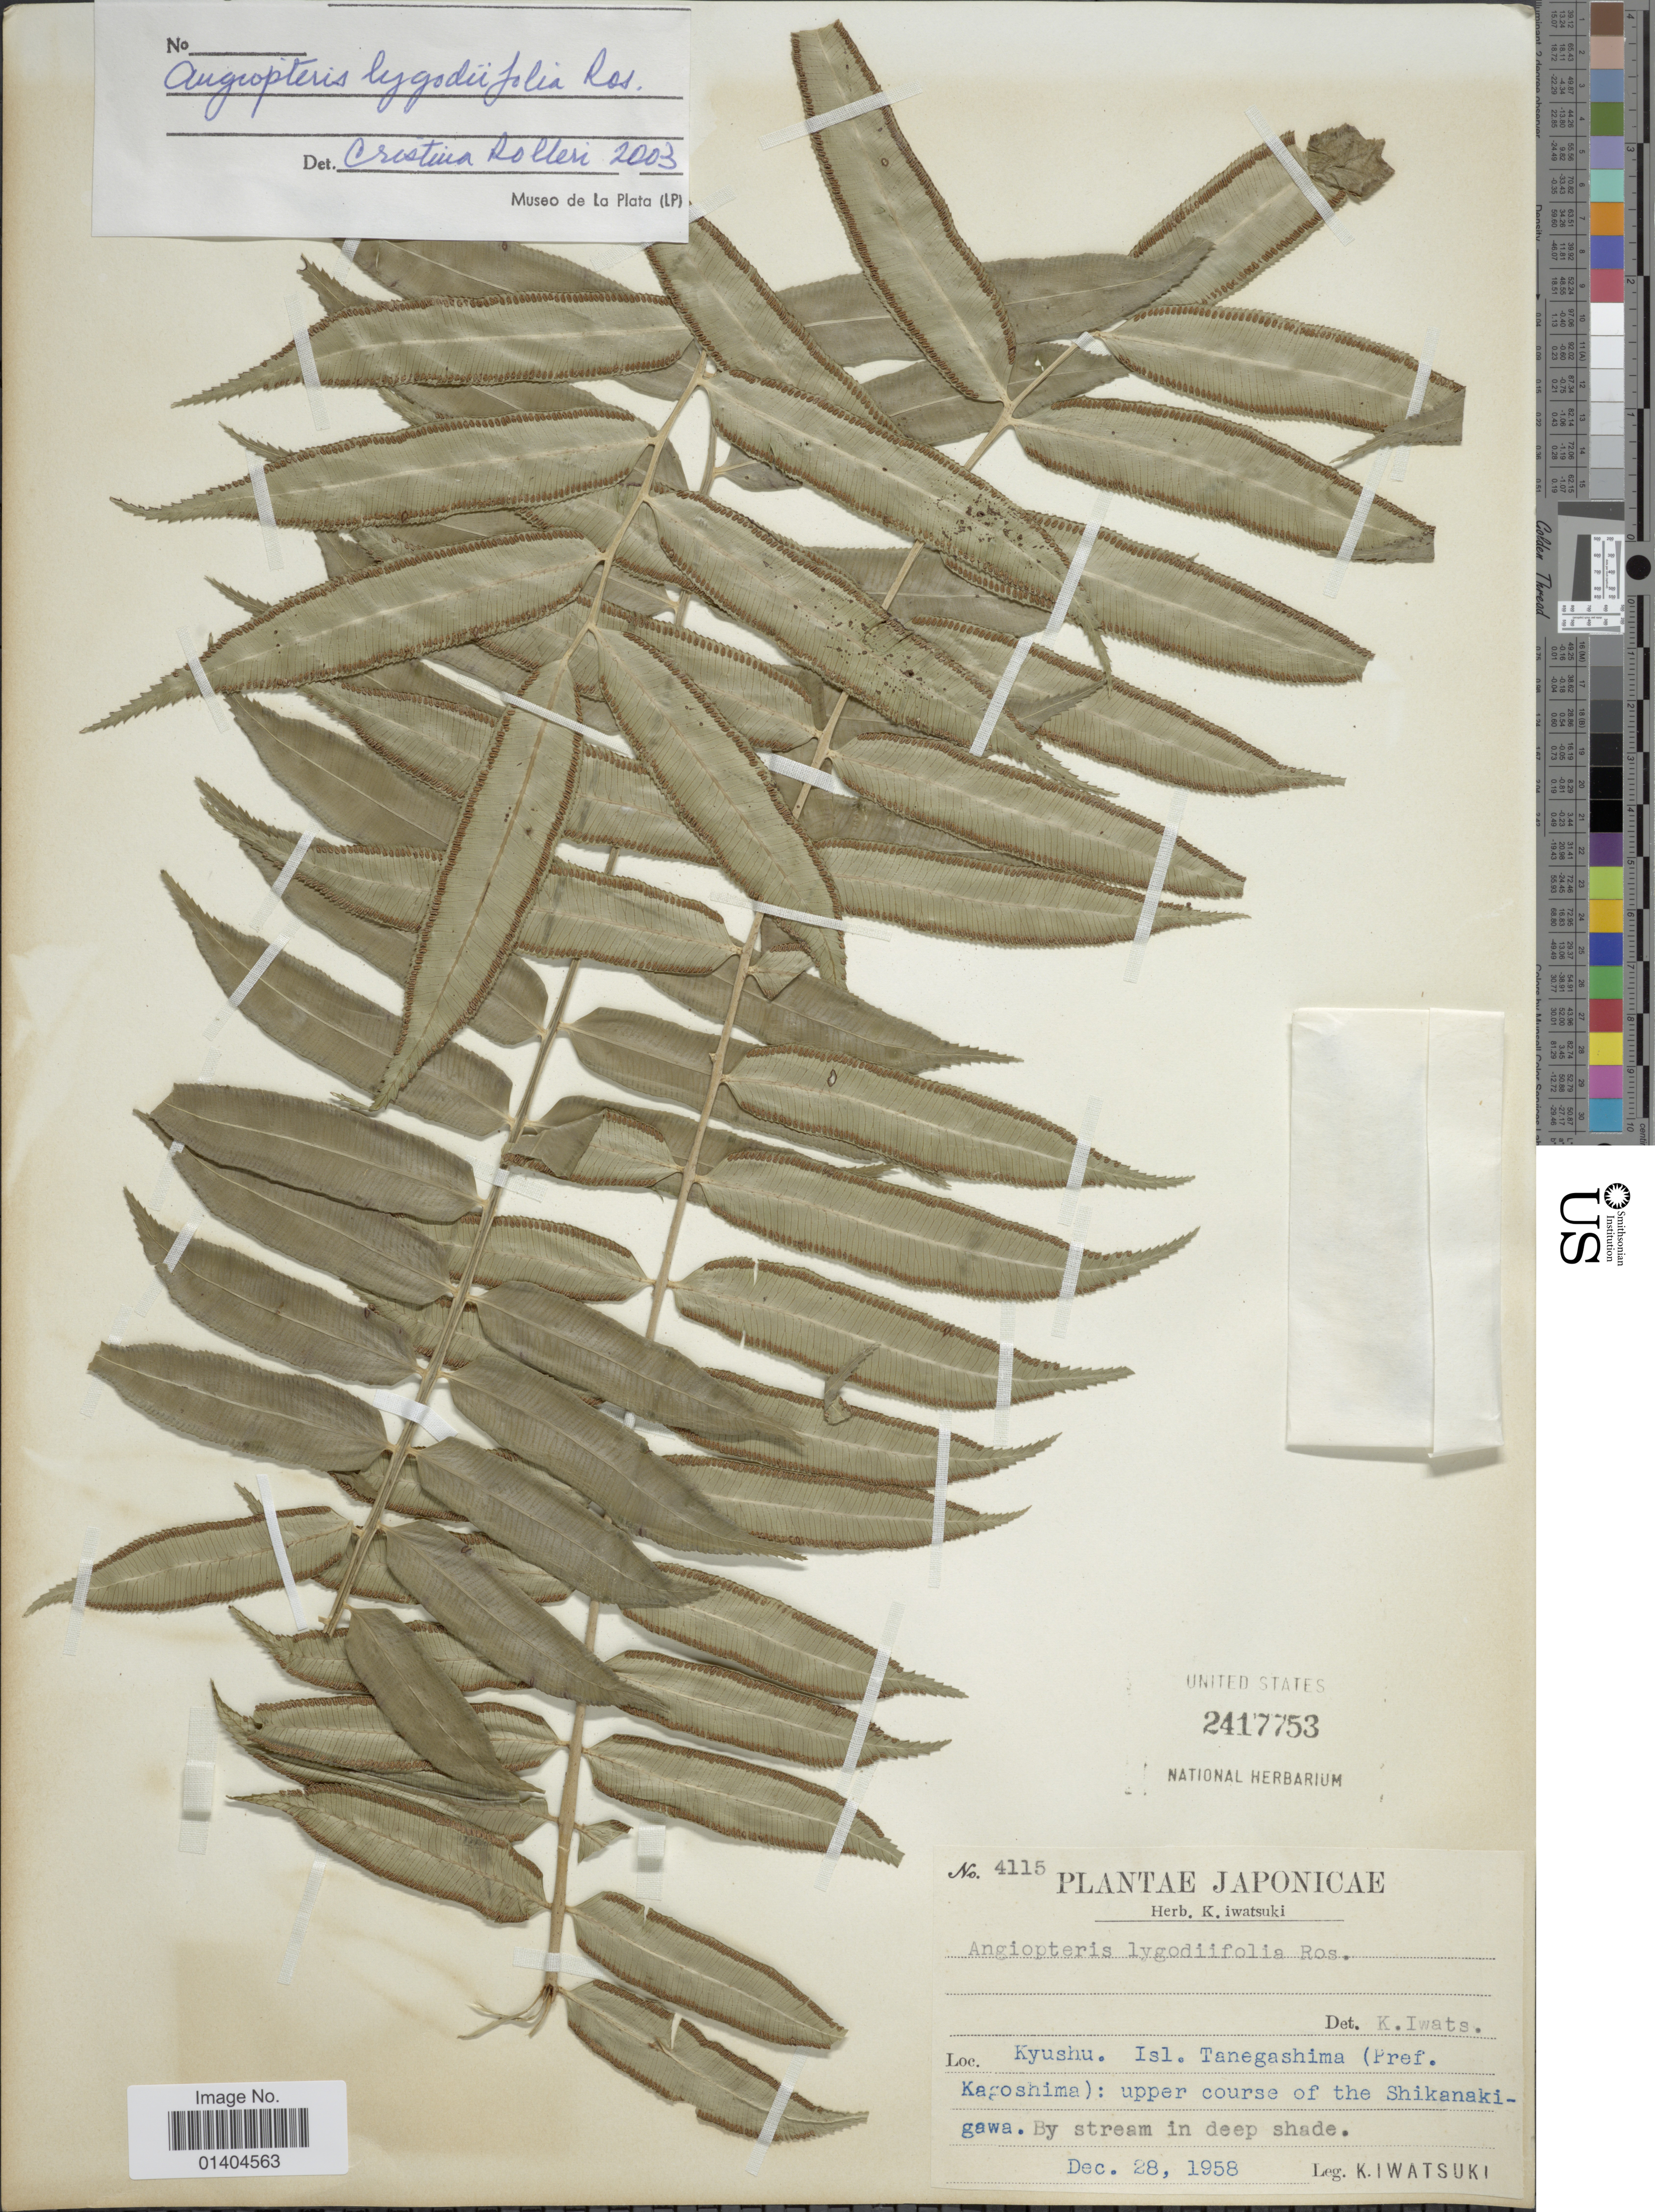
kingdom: Plantae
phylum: Tracheophyta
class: Polypodiopsida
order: Marattiales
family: Marattiaceae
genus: Angiopteris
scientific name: Angiopteris lygodiifolia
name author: Rosenst.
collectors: K. Iwatsuki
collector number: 4115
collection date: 1958-12-28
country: Japan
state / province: Kagosima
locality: Kyushu. Isl. Tanegashima: upper course of the Shikanakigawa.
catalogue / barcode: US 2417753